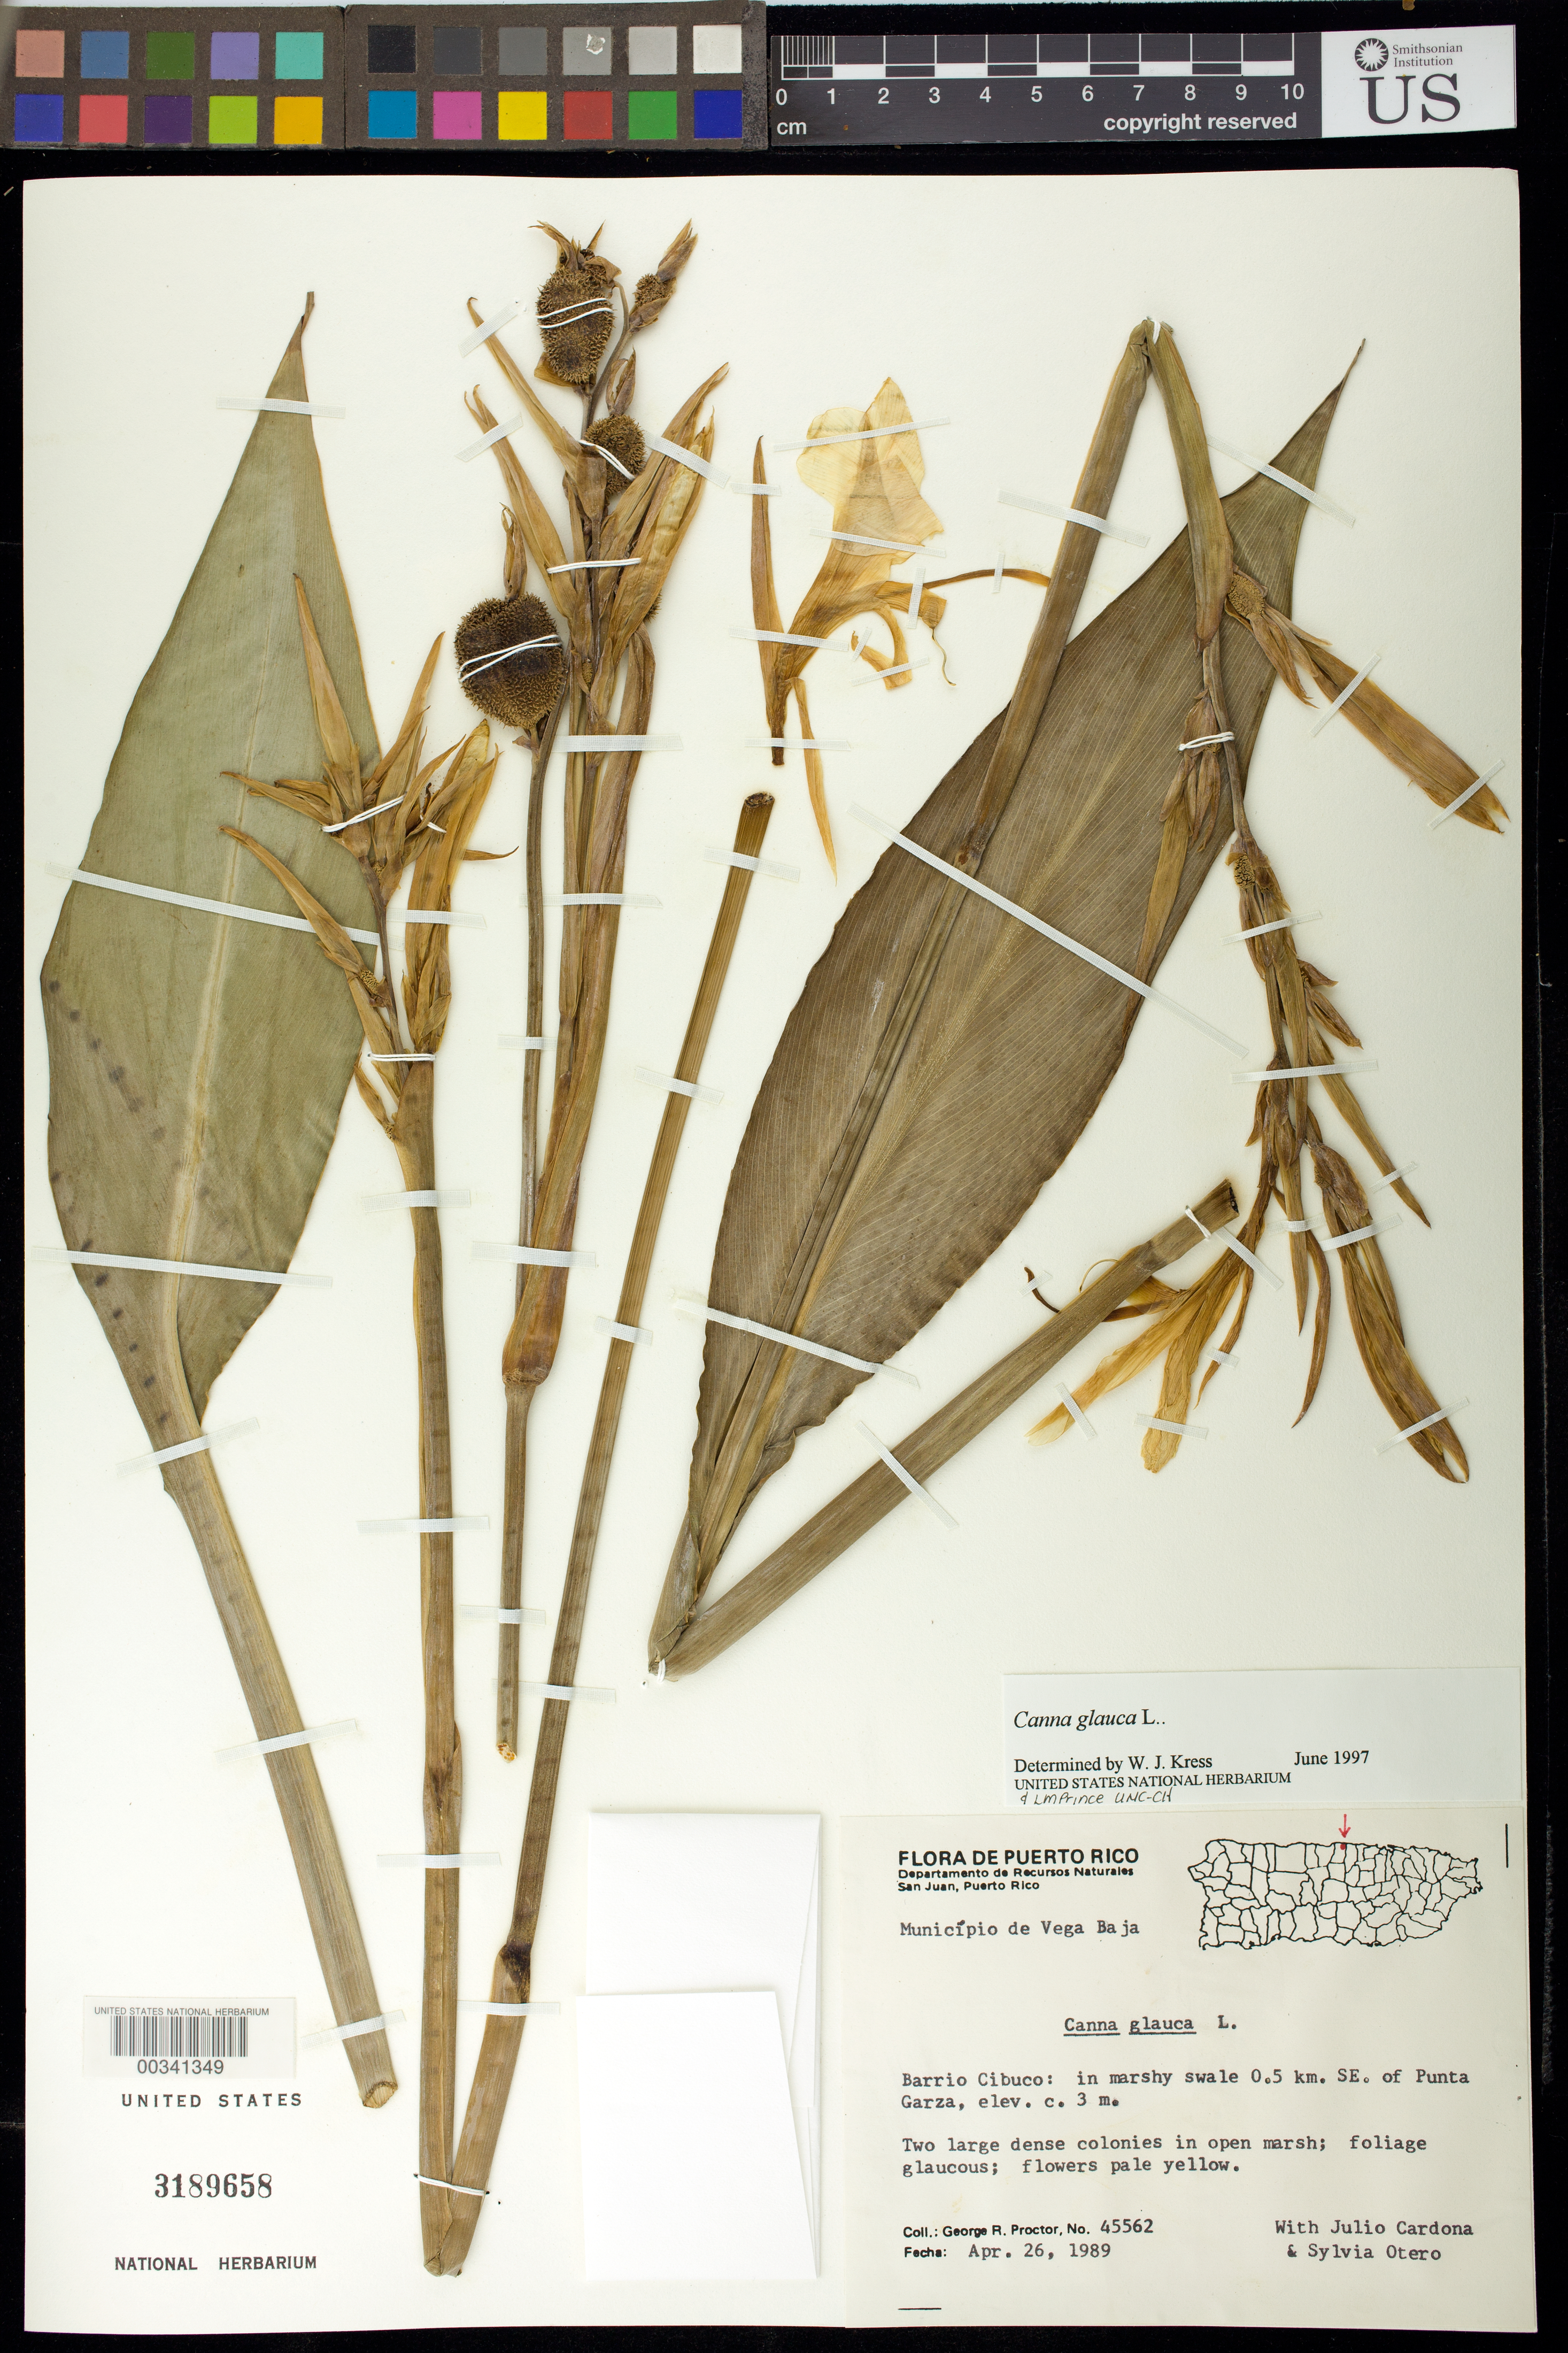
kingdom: Plantae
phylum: Tracheophyta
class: Liliopsida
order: Zingiberales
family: Cannaceae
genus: Canna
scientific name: Canna glauca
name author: L.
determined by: Segeren, W.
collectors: G. R. Proctor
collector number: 45562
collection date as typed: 26 Apr 1989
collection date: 1989-04-26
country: Puerto Rico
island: Greater Antilles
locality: Mun de vega baja, barrio cibuco: in marshy swale 0.5 km se. of punta garza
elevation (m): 3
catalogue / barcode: US 3189658